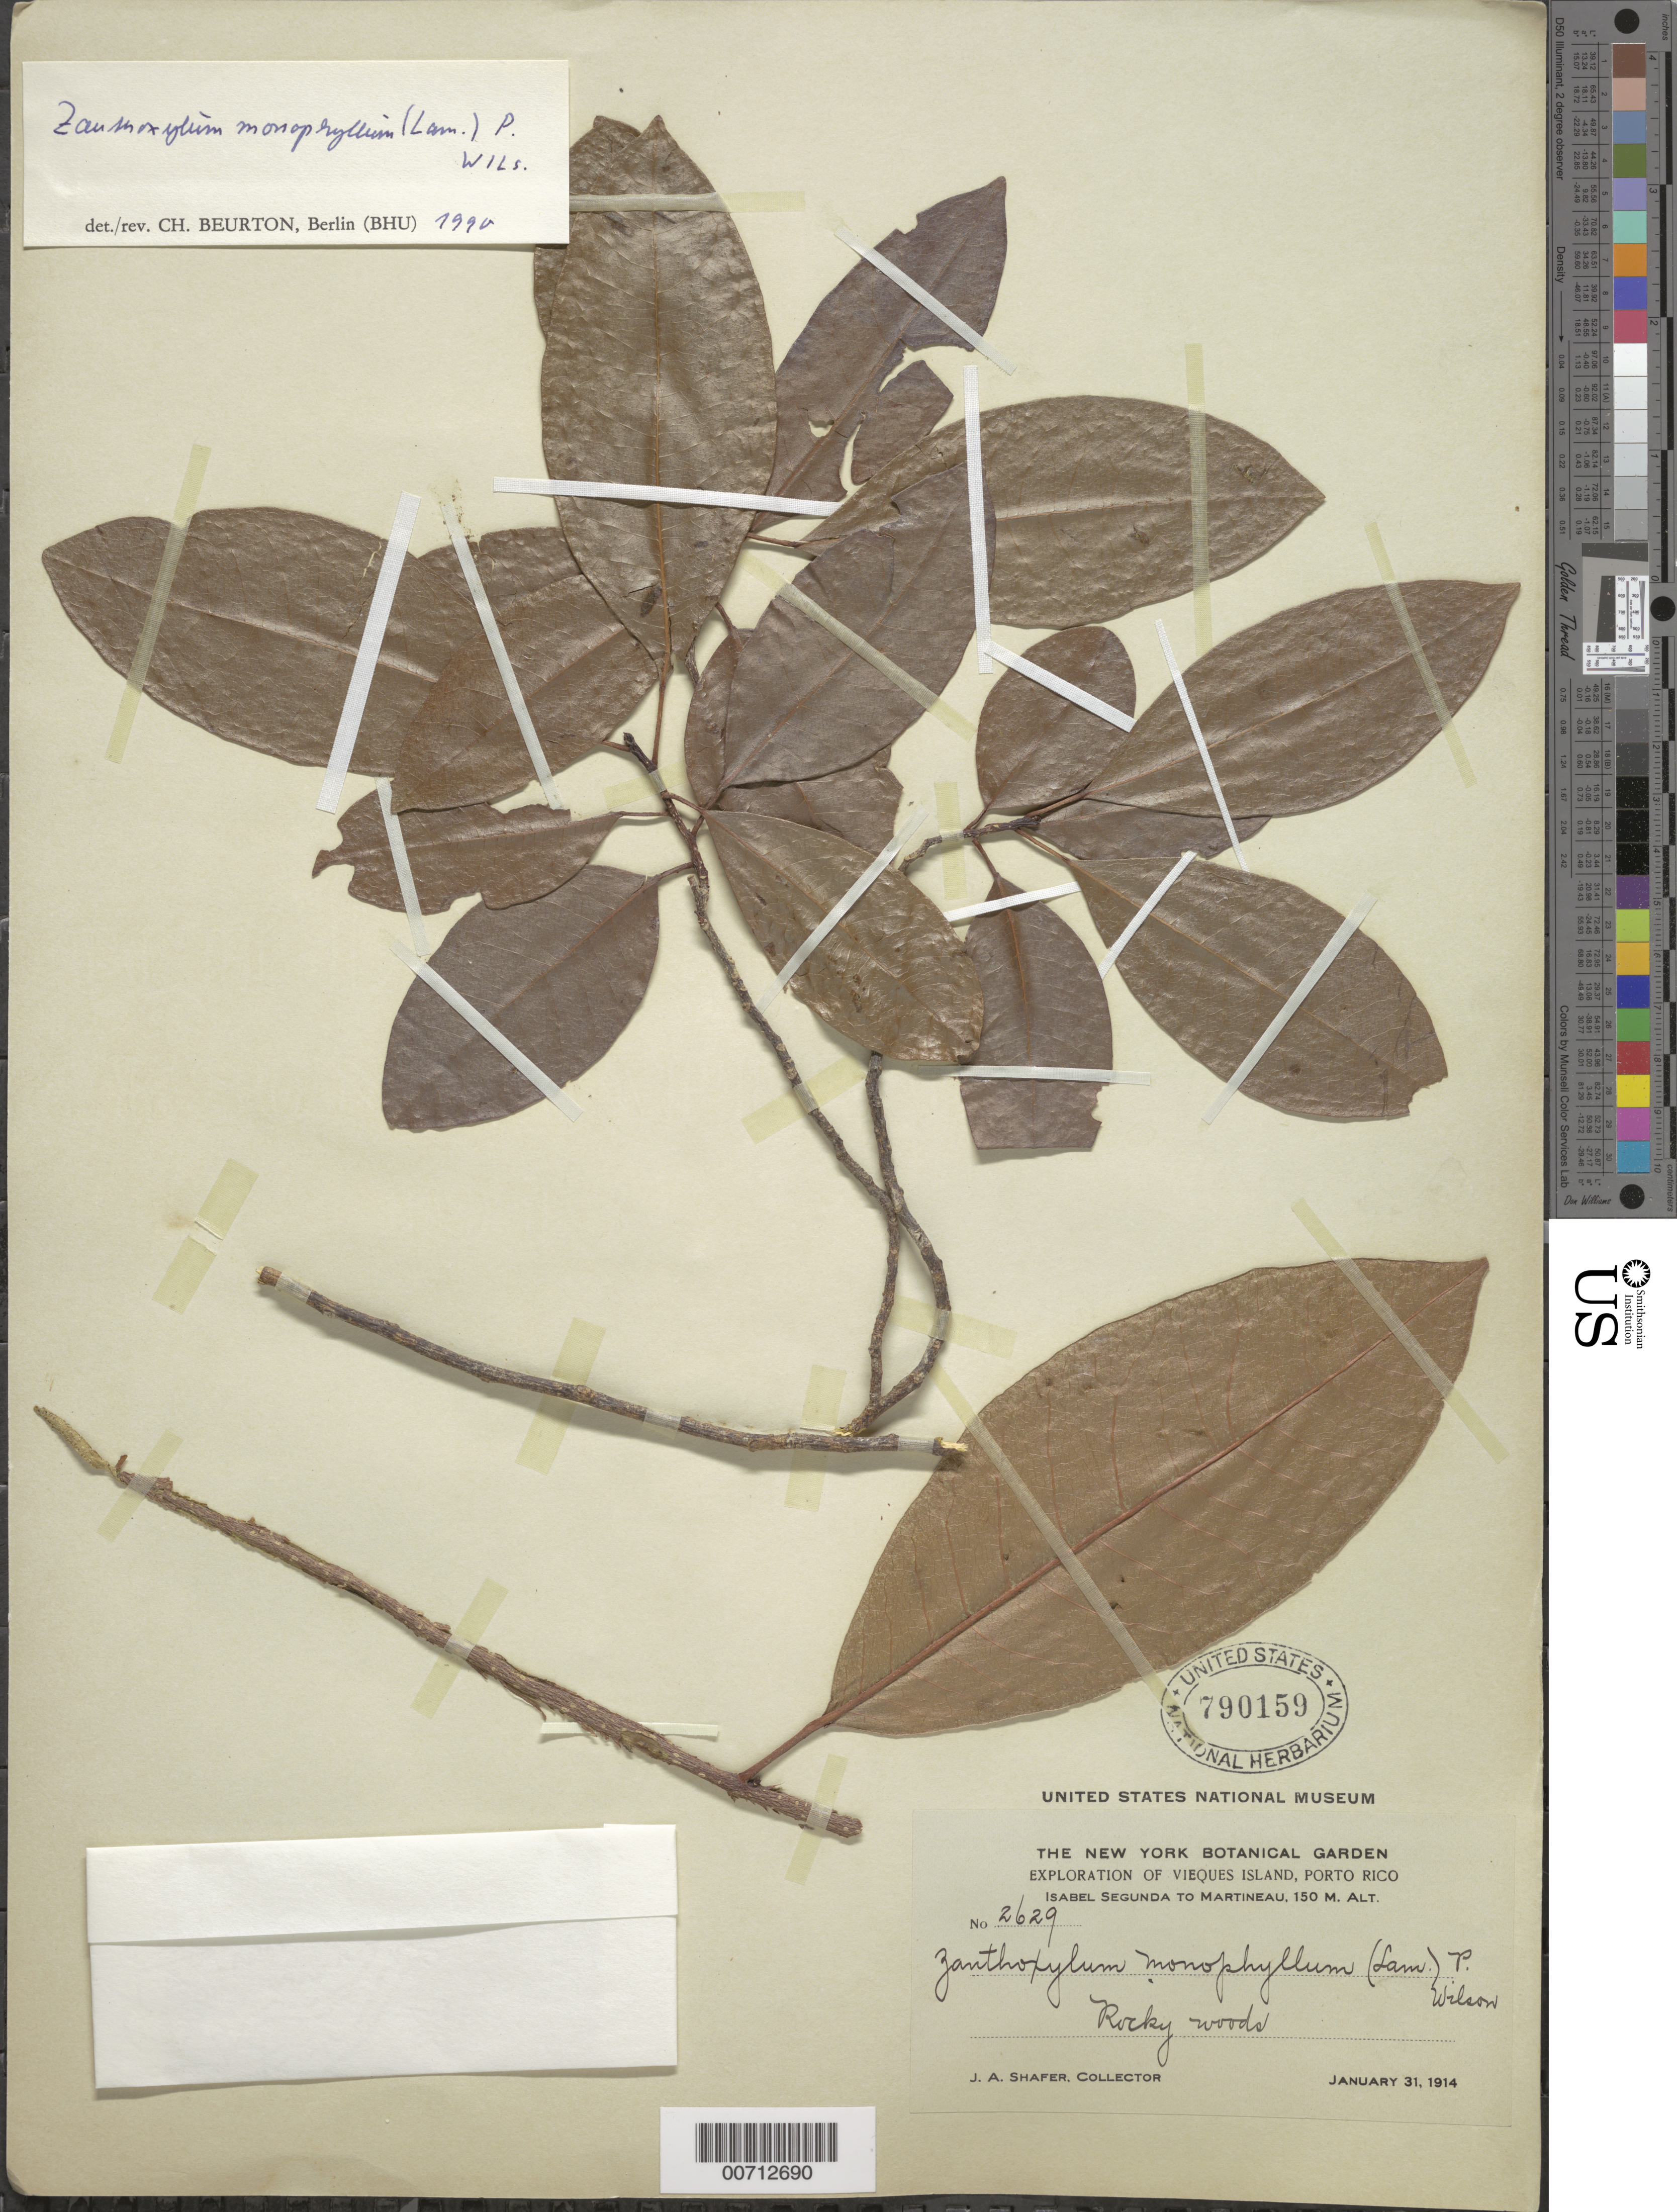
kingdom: Plantae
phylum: Tracheophyta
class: Magnoliopsida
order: Sapindales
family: Rutaceae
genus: Zanthoxylum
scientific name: Zanthoxylum monophyllum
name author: (Lam.) P. Wilson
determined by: Beurton, CH., (BHU), Museum fur Naturkunde der Humboldt Universitat zu Berlin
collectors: J. A. Shafer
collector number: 2629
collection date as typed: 31 Jan 1914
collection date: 1914-01-31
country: Puerto Rico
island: Vieques Island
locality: Isabel Segunda to Martineau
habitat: Rocky woods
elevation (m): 150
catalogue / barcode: US 790159